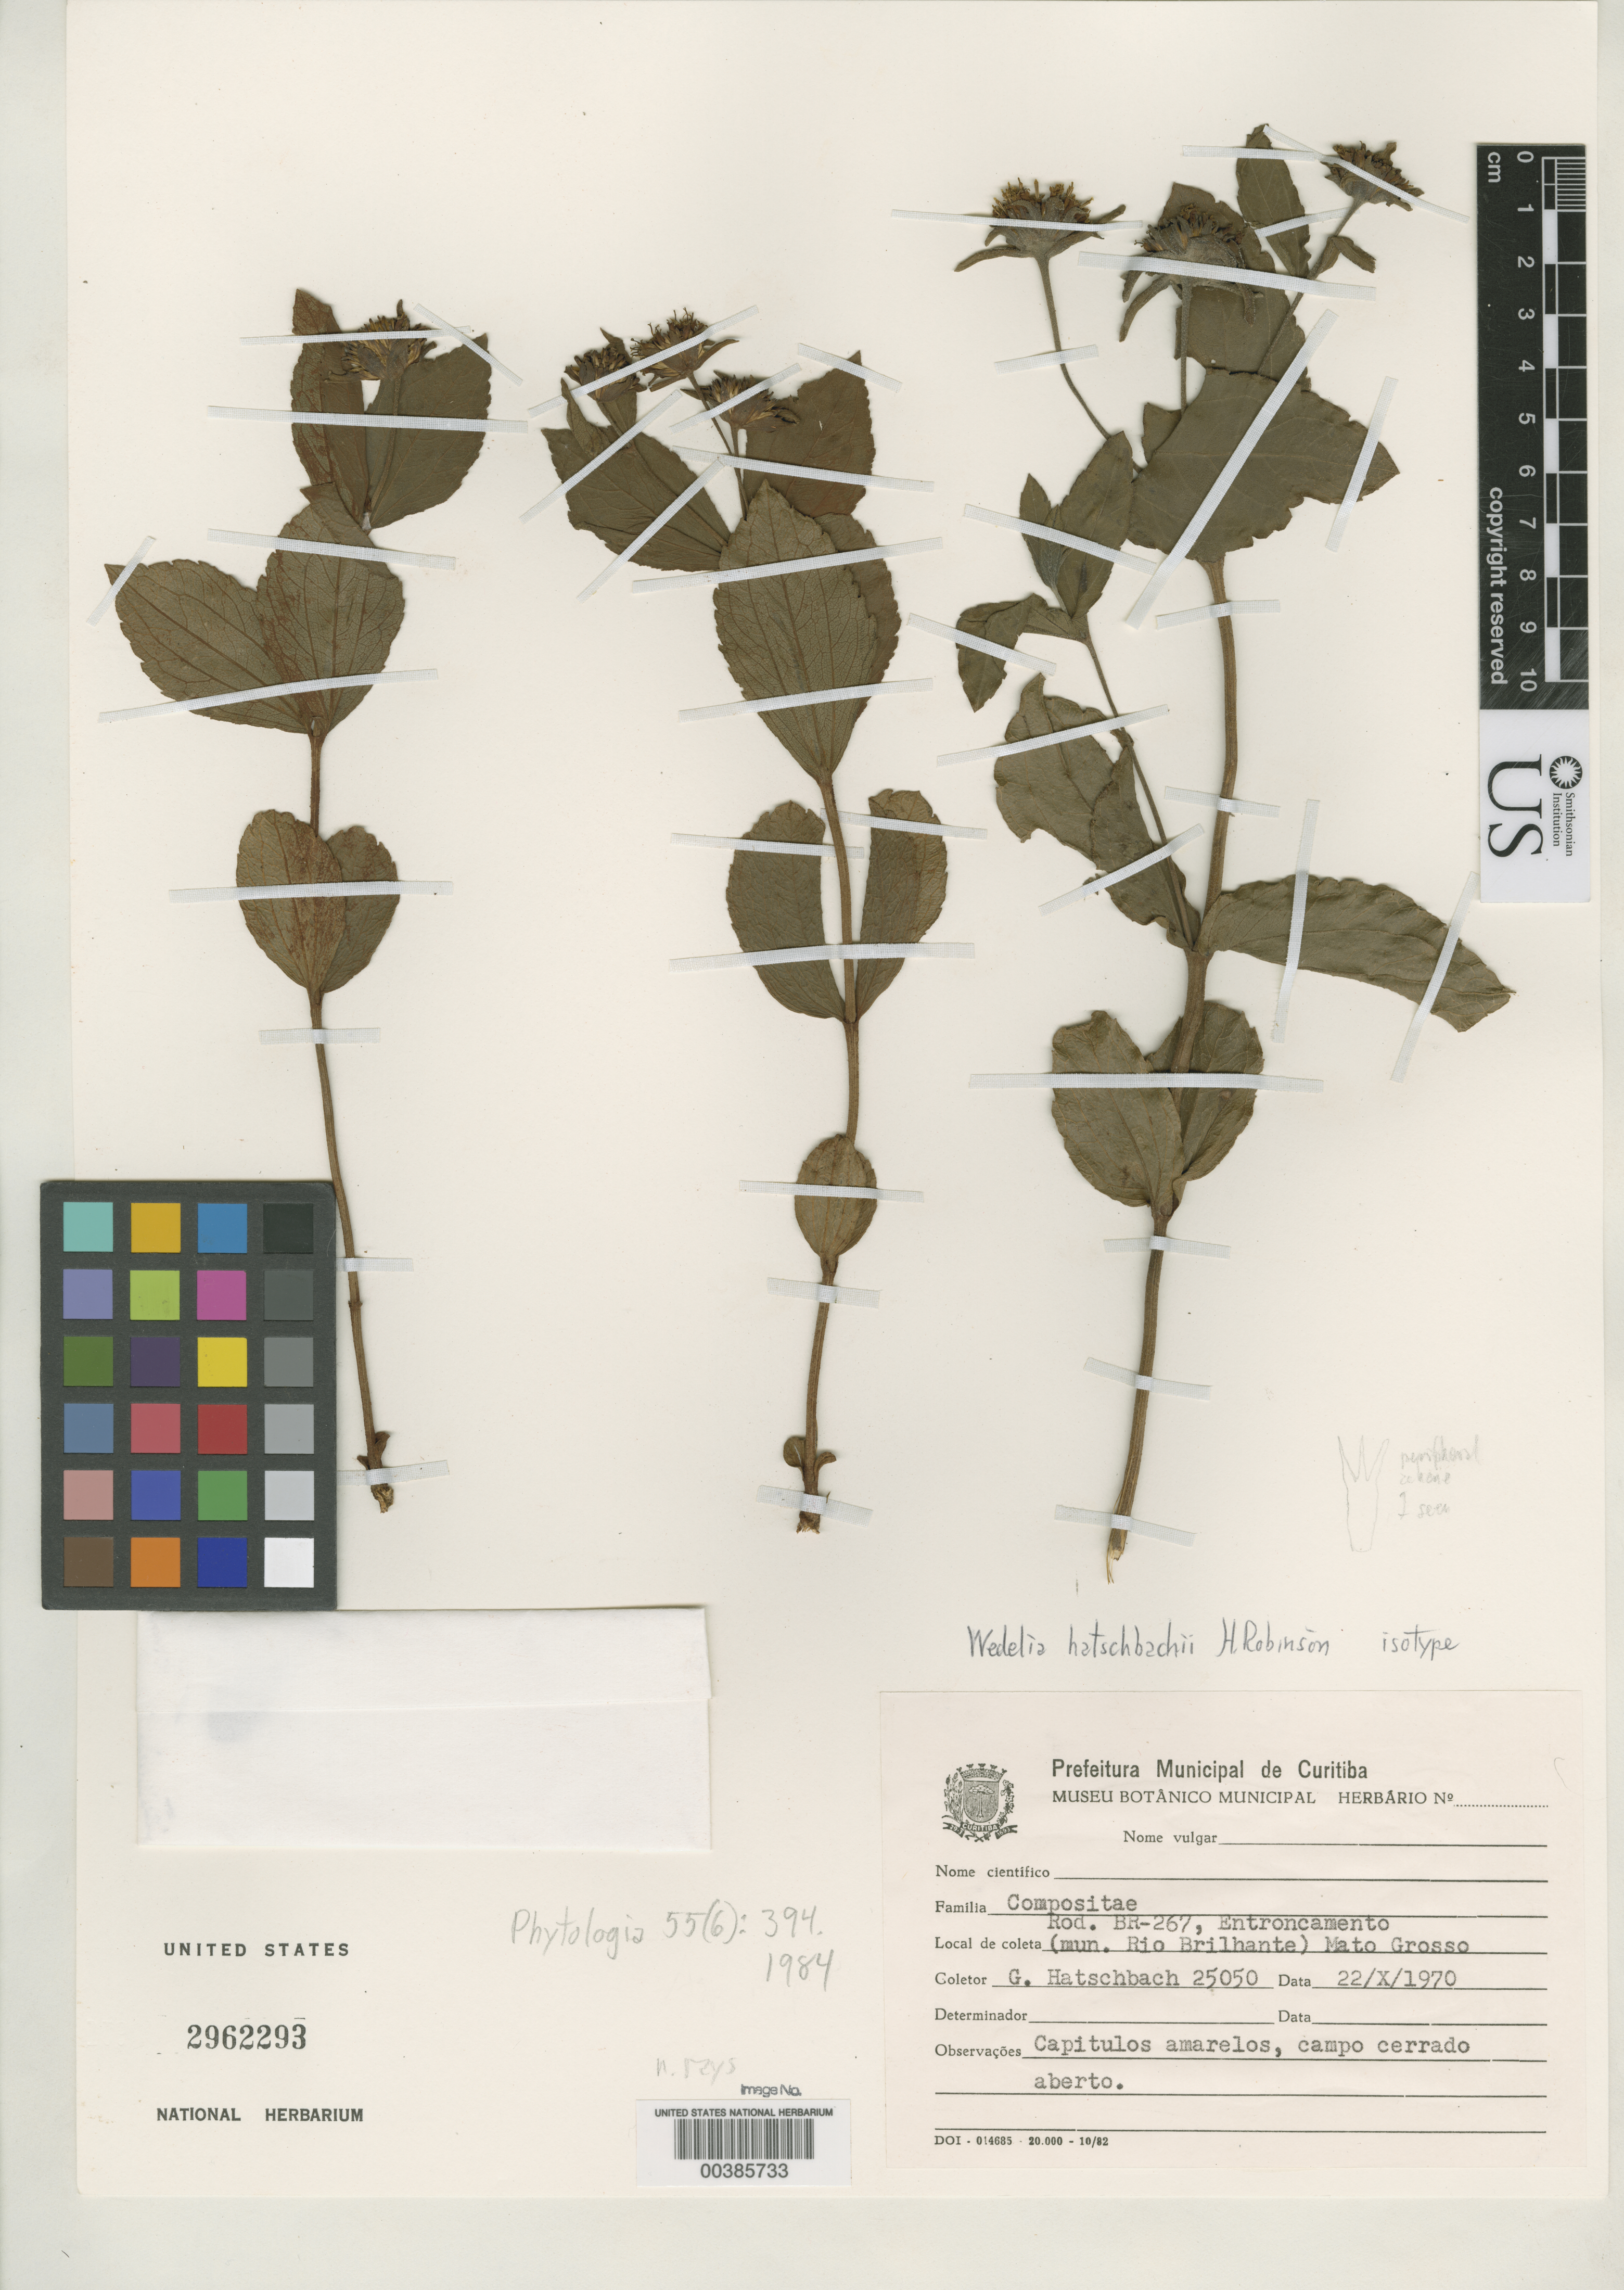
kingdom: Plantae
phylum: Tracheophyta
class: Magnoliopsida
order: Asterales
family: Asteraceae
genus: Wedelia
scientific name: Wedelia hatschbachii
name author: H. Rob.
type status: Isotype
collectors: G. Hatschbach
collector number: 25050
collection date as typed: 22 Oct 1970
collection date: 1970-10-22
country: Brazil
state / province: Mato Grosso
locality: Mun. Rio Brilhante, Rod. BR-267, Entroncamento.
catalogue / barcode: US 2962293